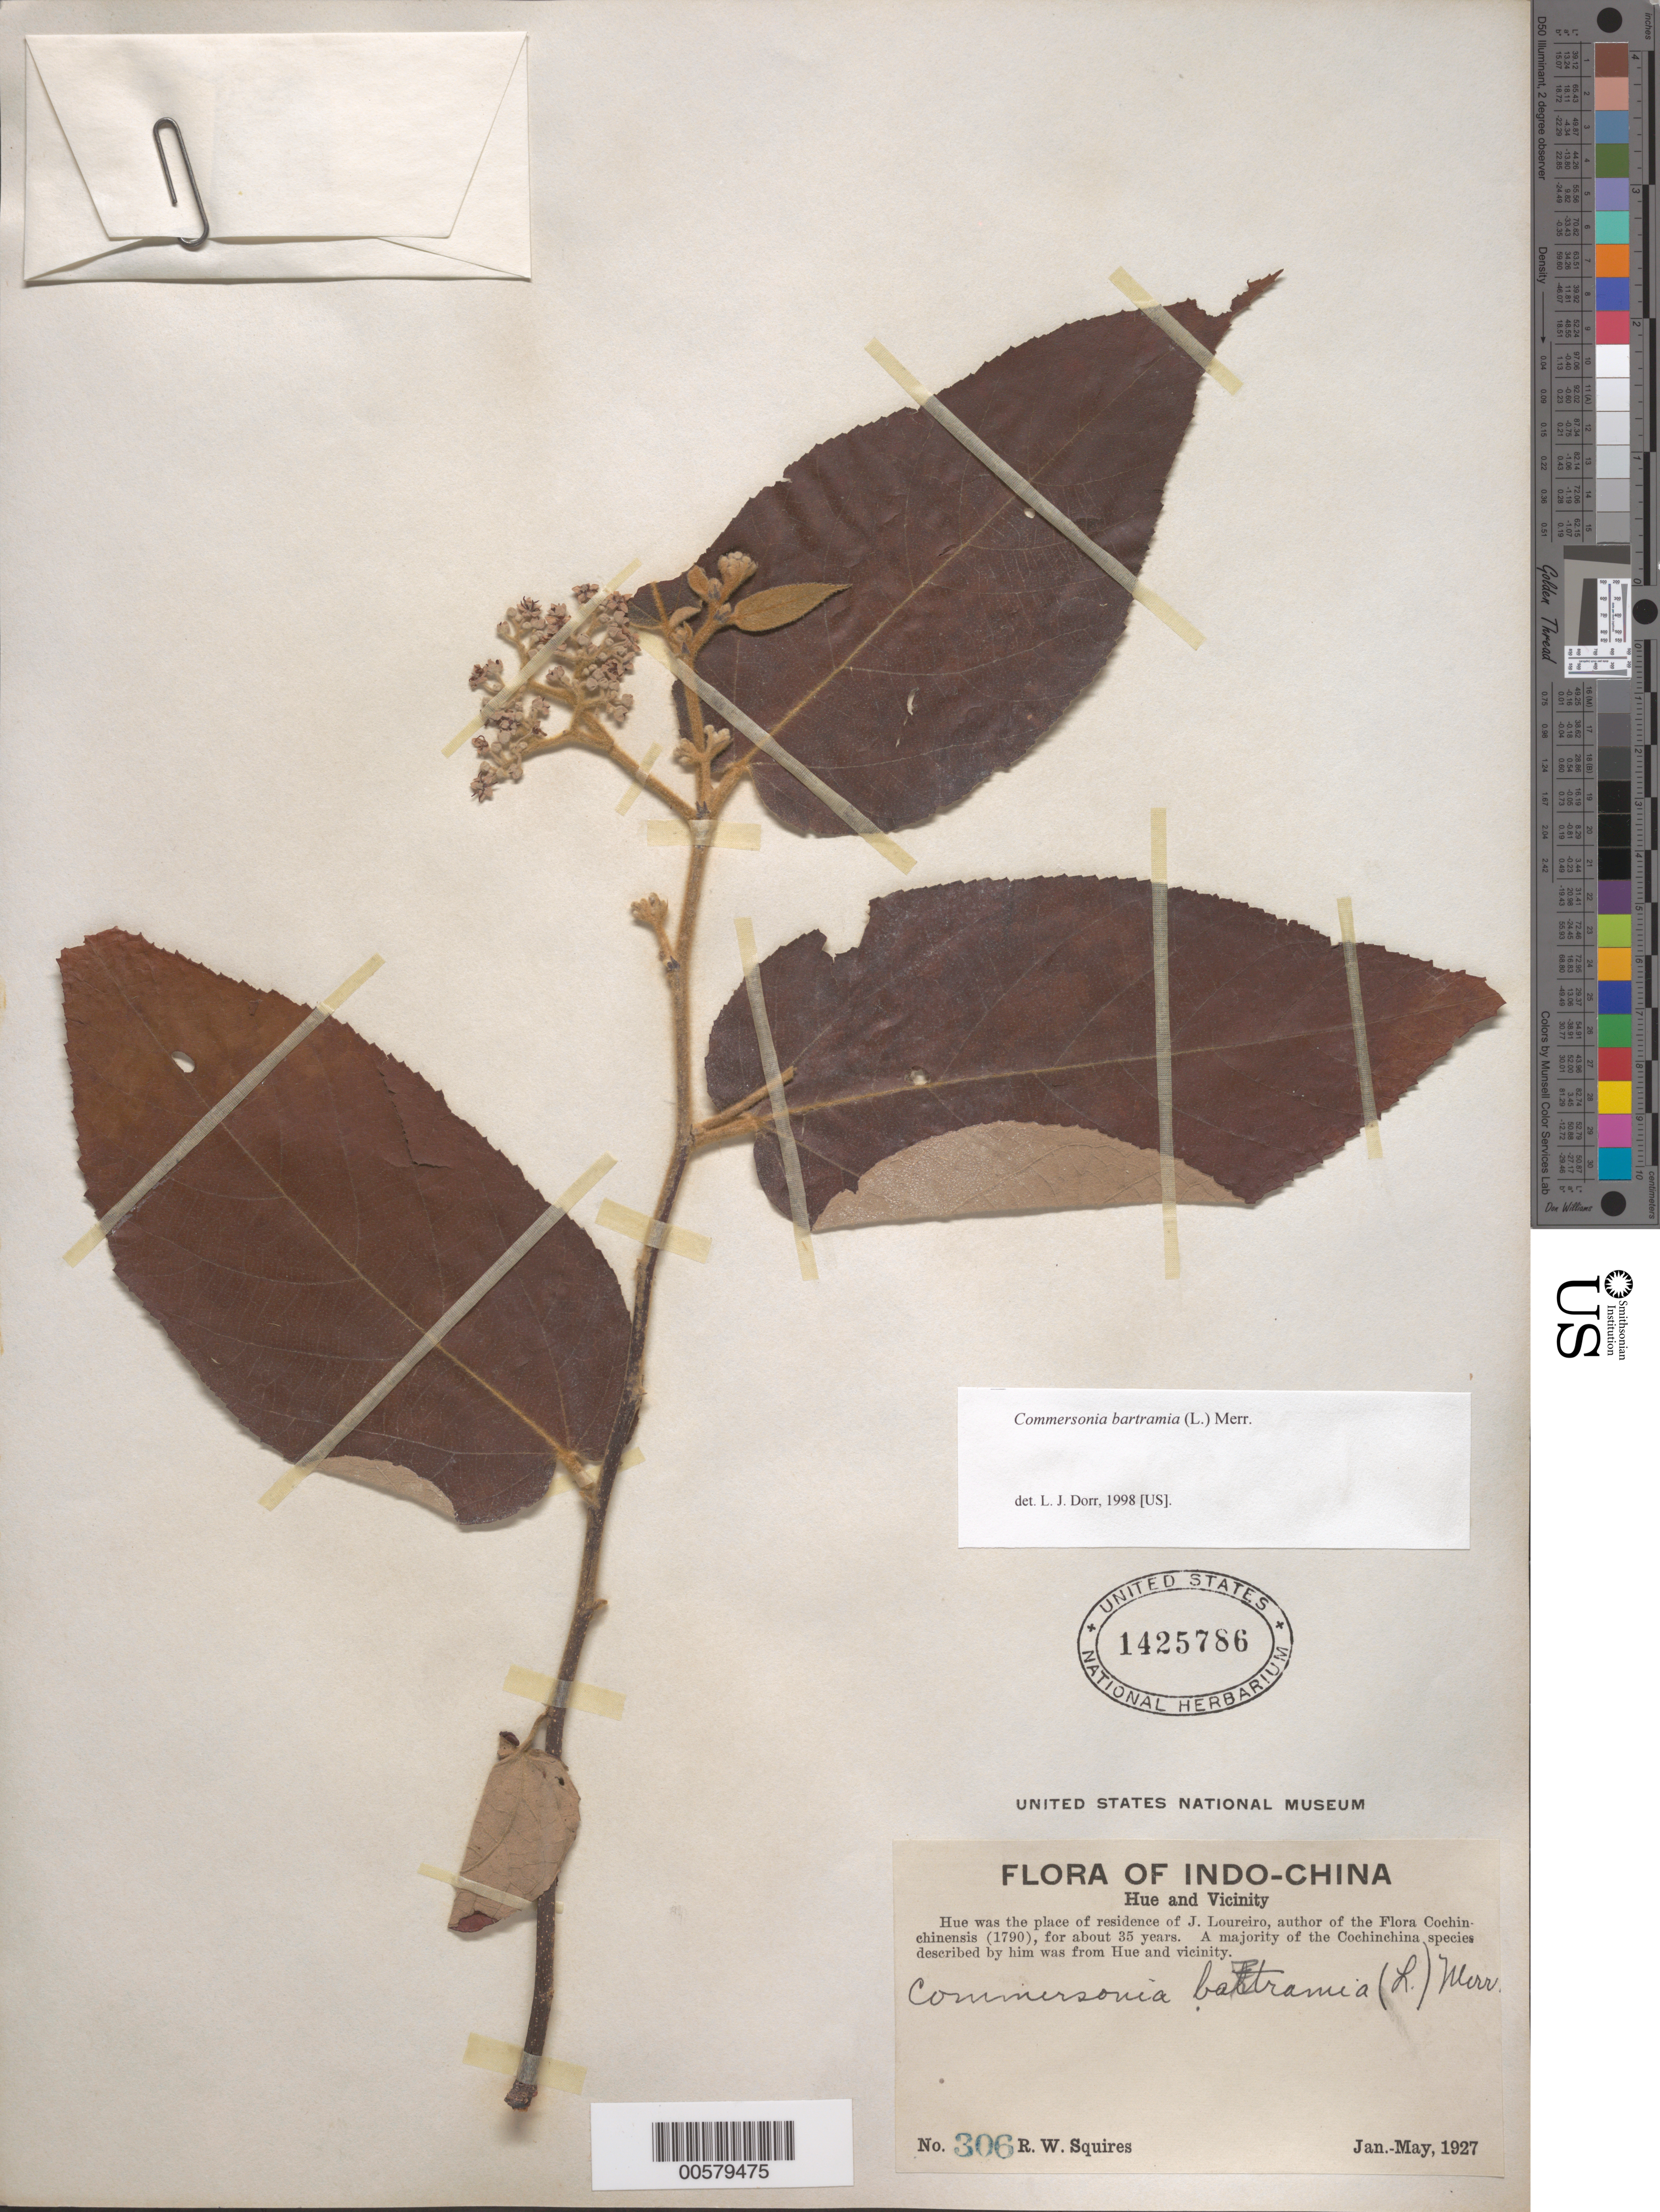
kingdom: Plantae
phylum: Tracheophyta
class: Magnoliopsida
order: Malvales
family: Malvaceae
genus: Commersonia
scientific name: Commersonia bartramia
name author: (L.) Merr.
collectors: R. Squires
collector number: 306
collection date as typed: Jan 1927 to -- May 1927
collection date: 1927-01/1927-05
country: Vietnam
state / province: Thua Thiên-Hue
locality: Hue. Former Bình Tri Thiên Province [Bình Tri Thiên, Tinh]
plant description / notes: US, A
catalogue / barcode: US 1425786